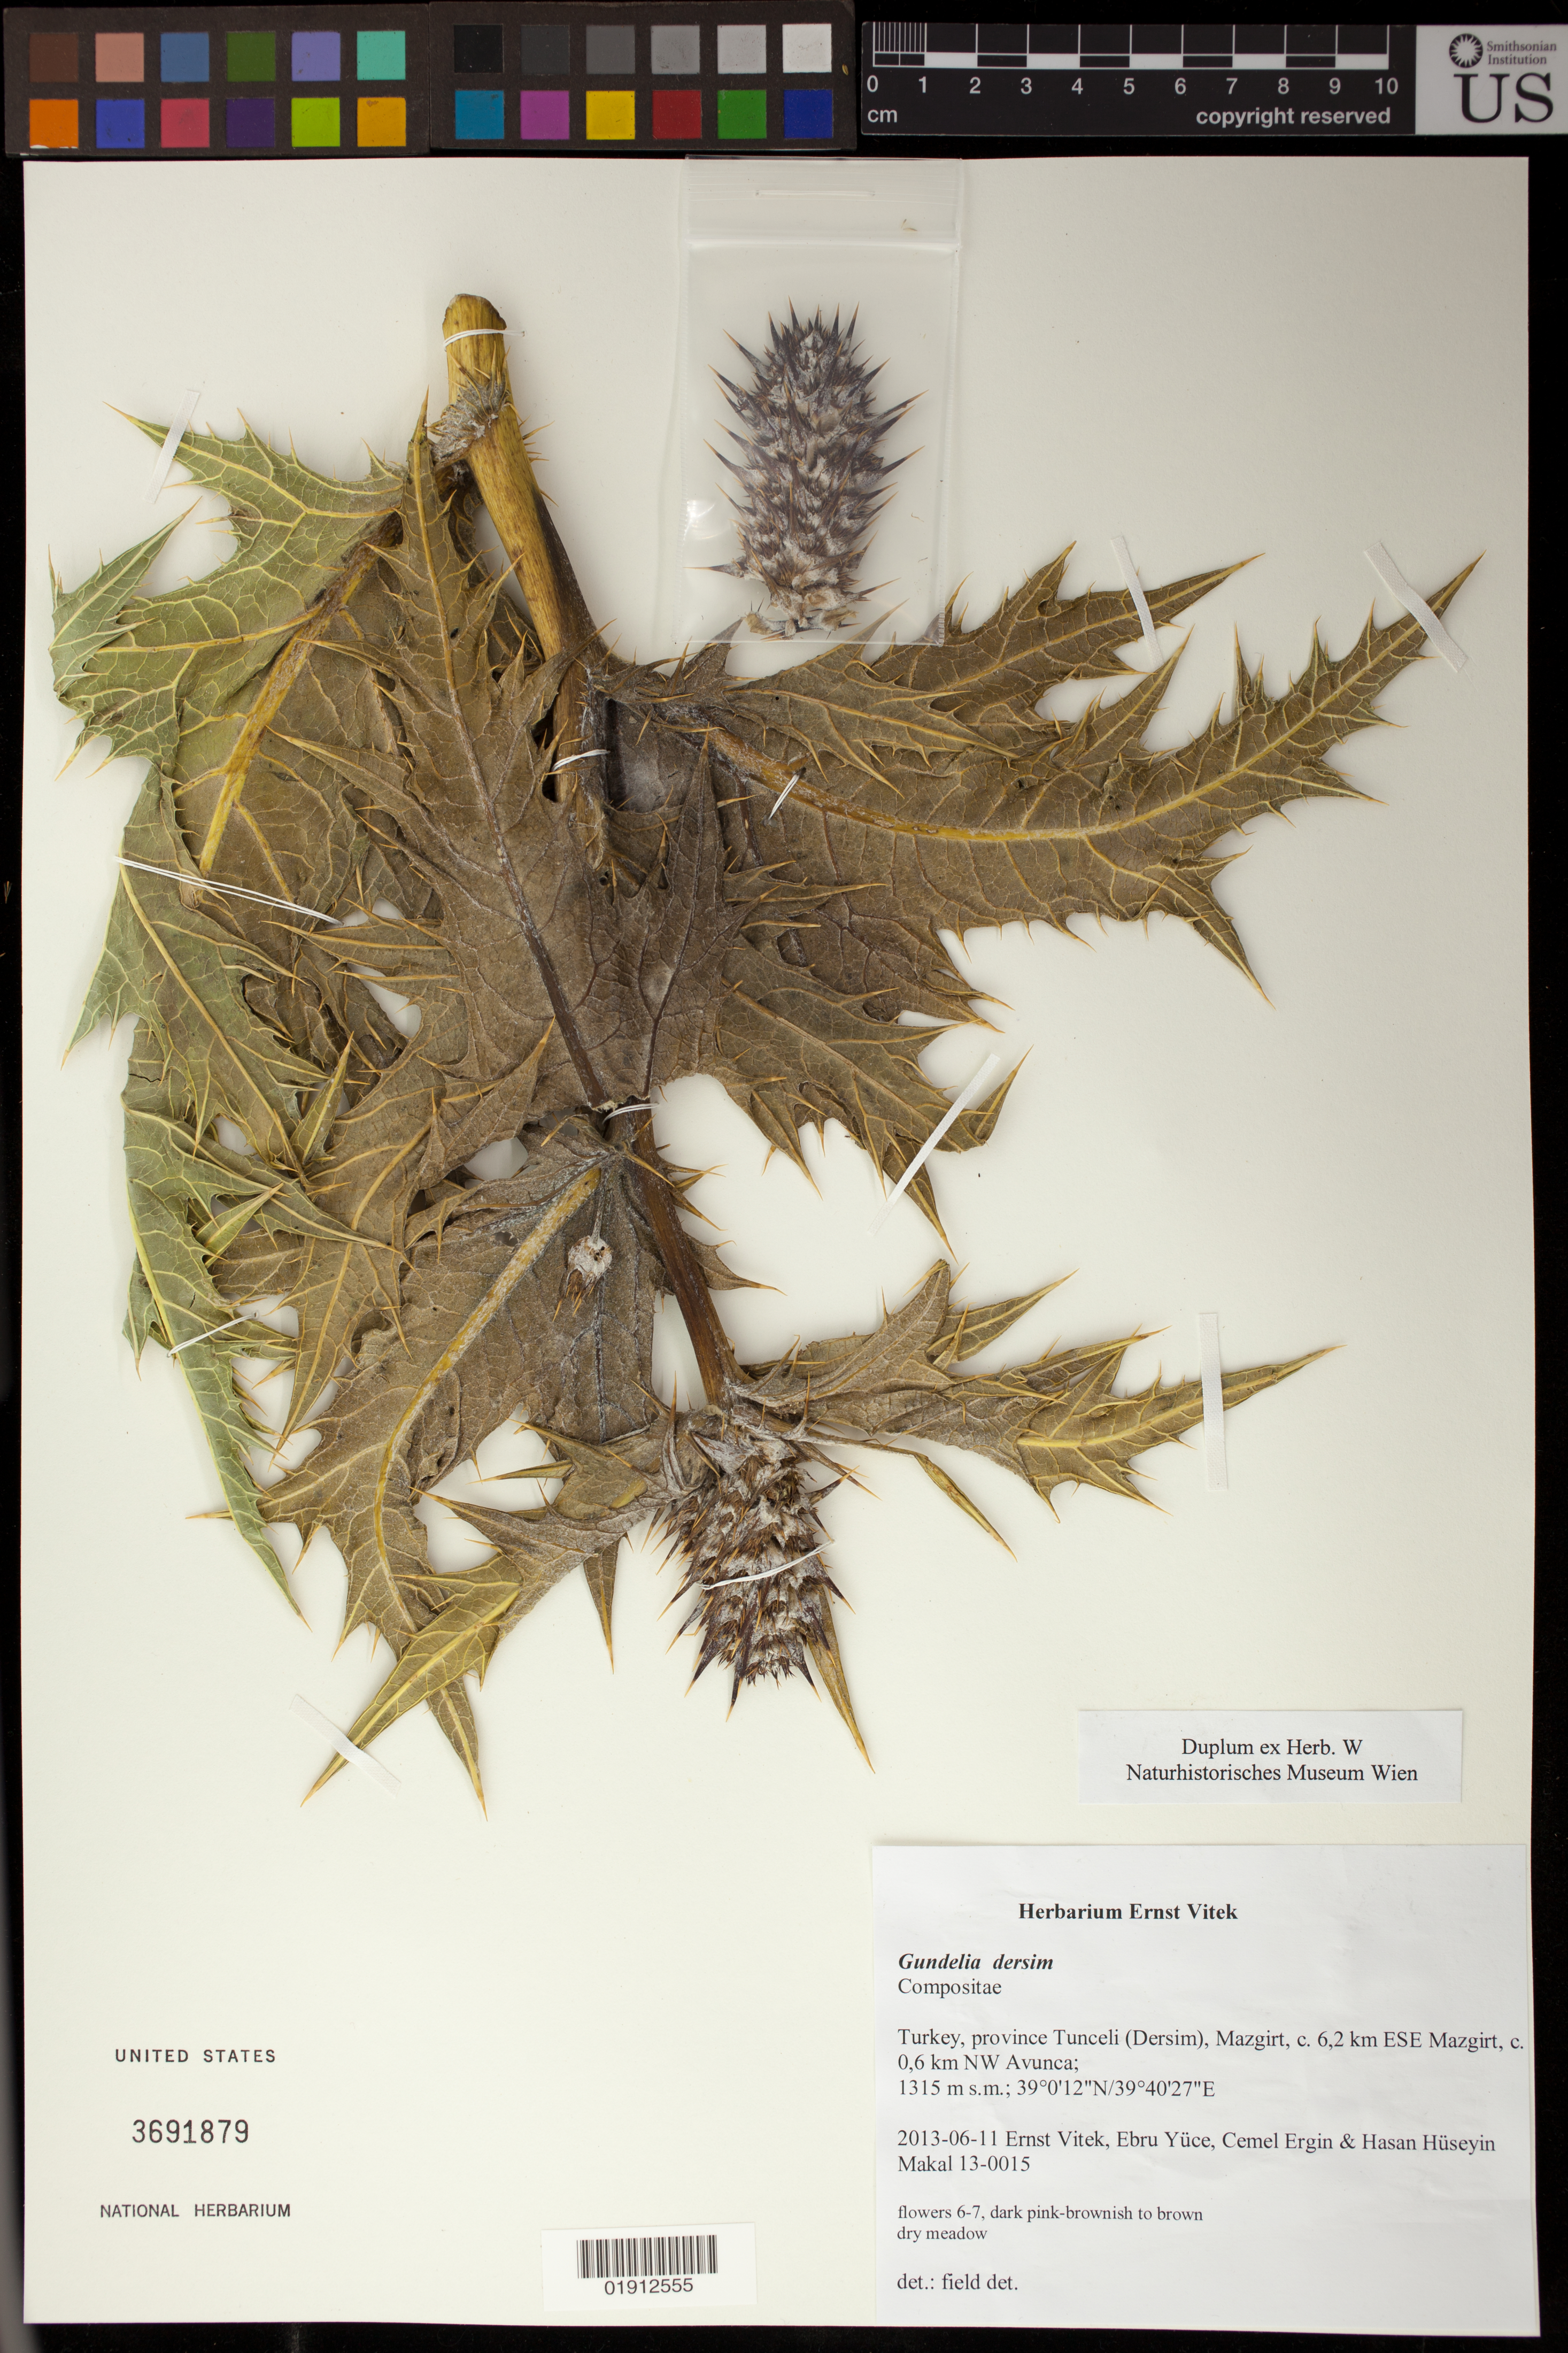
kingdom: Plantae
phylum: Tracheophyta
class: Magnoliopsida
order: Asterales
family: Asteraceae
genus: Gundelia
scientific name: Gundelia dersim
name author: Vitek et al.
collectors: E. Vitek, E. Yüce, C. Ergin & H. H. Makal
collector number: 13-0015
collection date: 2013-06-11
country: Turkey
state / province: Tunceli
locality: Turkey, province Tunceli (Dersim), Mazgirt, c. 6.2 km ESE Mazgirt, C. 0.6 km NW Avunca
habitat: Dry meadow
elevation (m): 1315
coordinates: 39 0 12 N, 39 40 27 E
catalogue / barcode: US 3691879